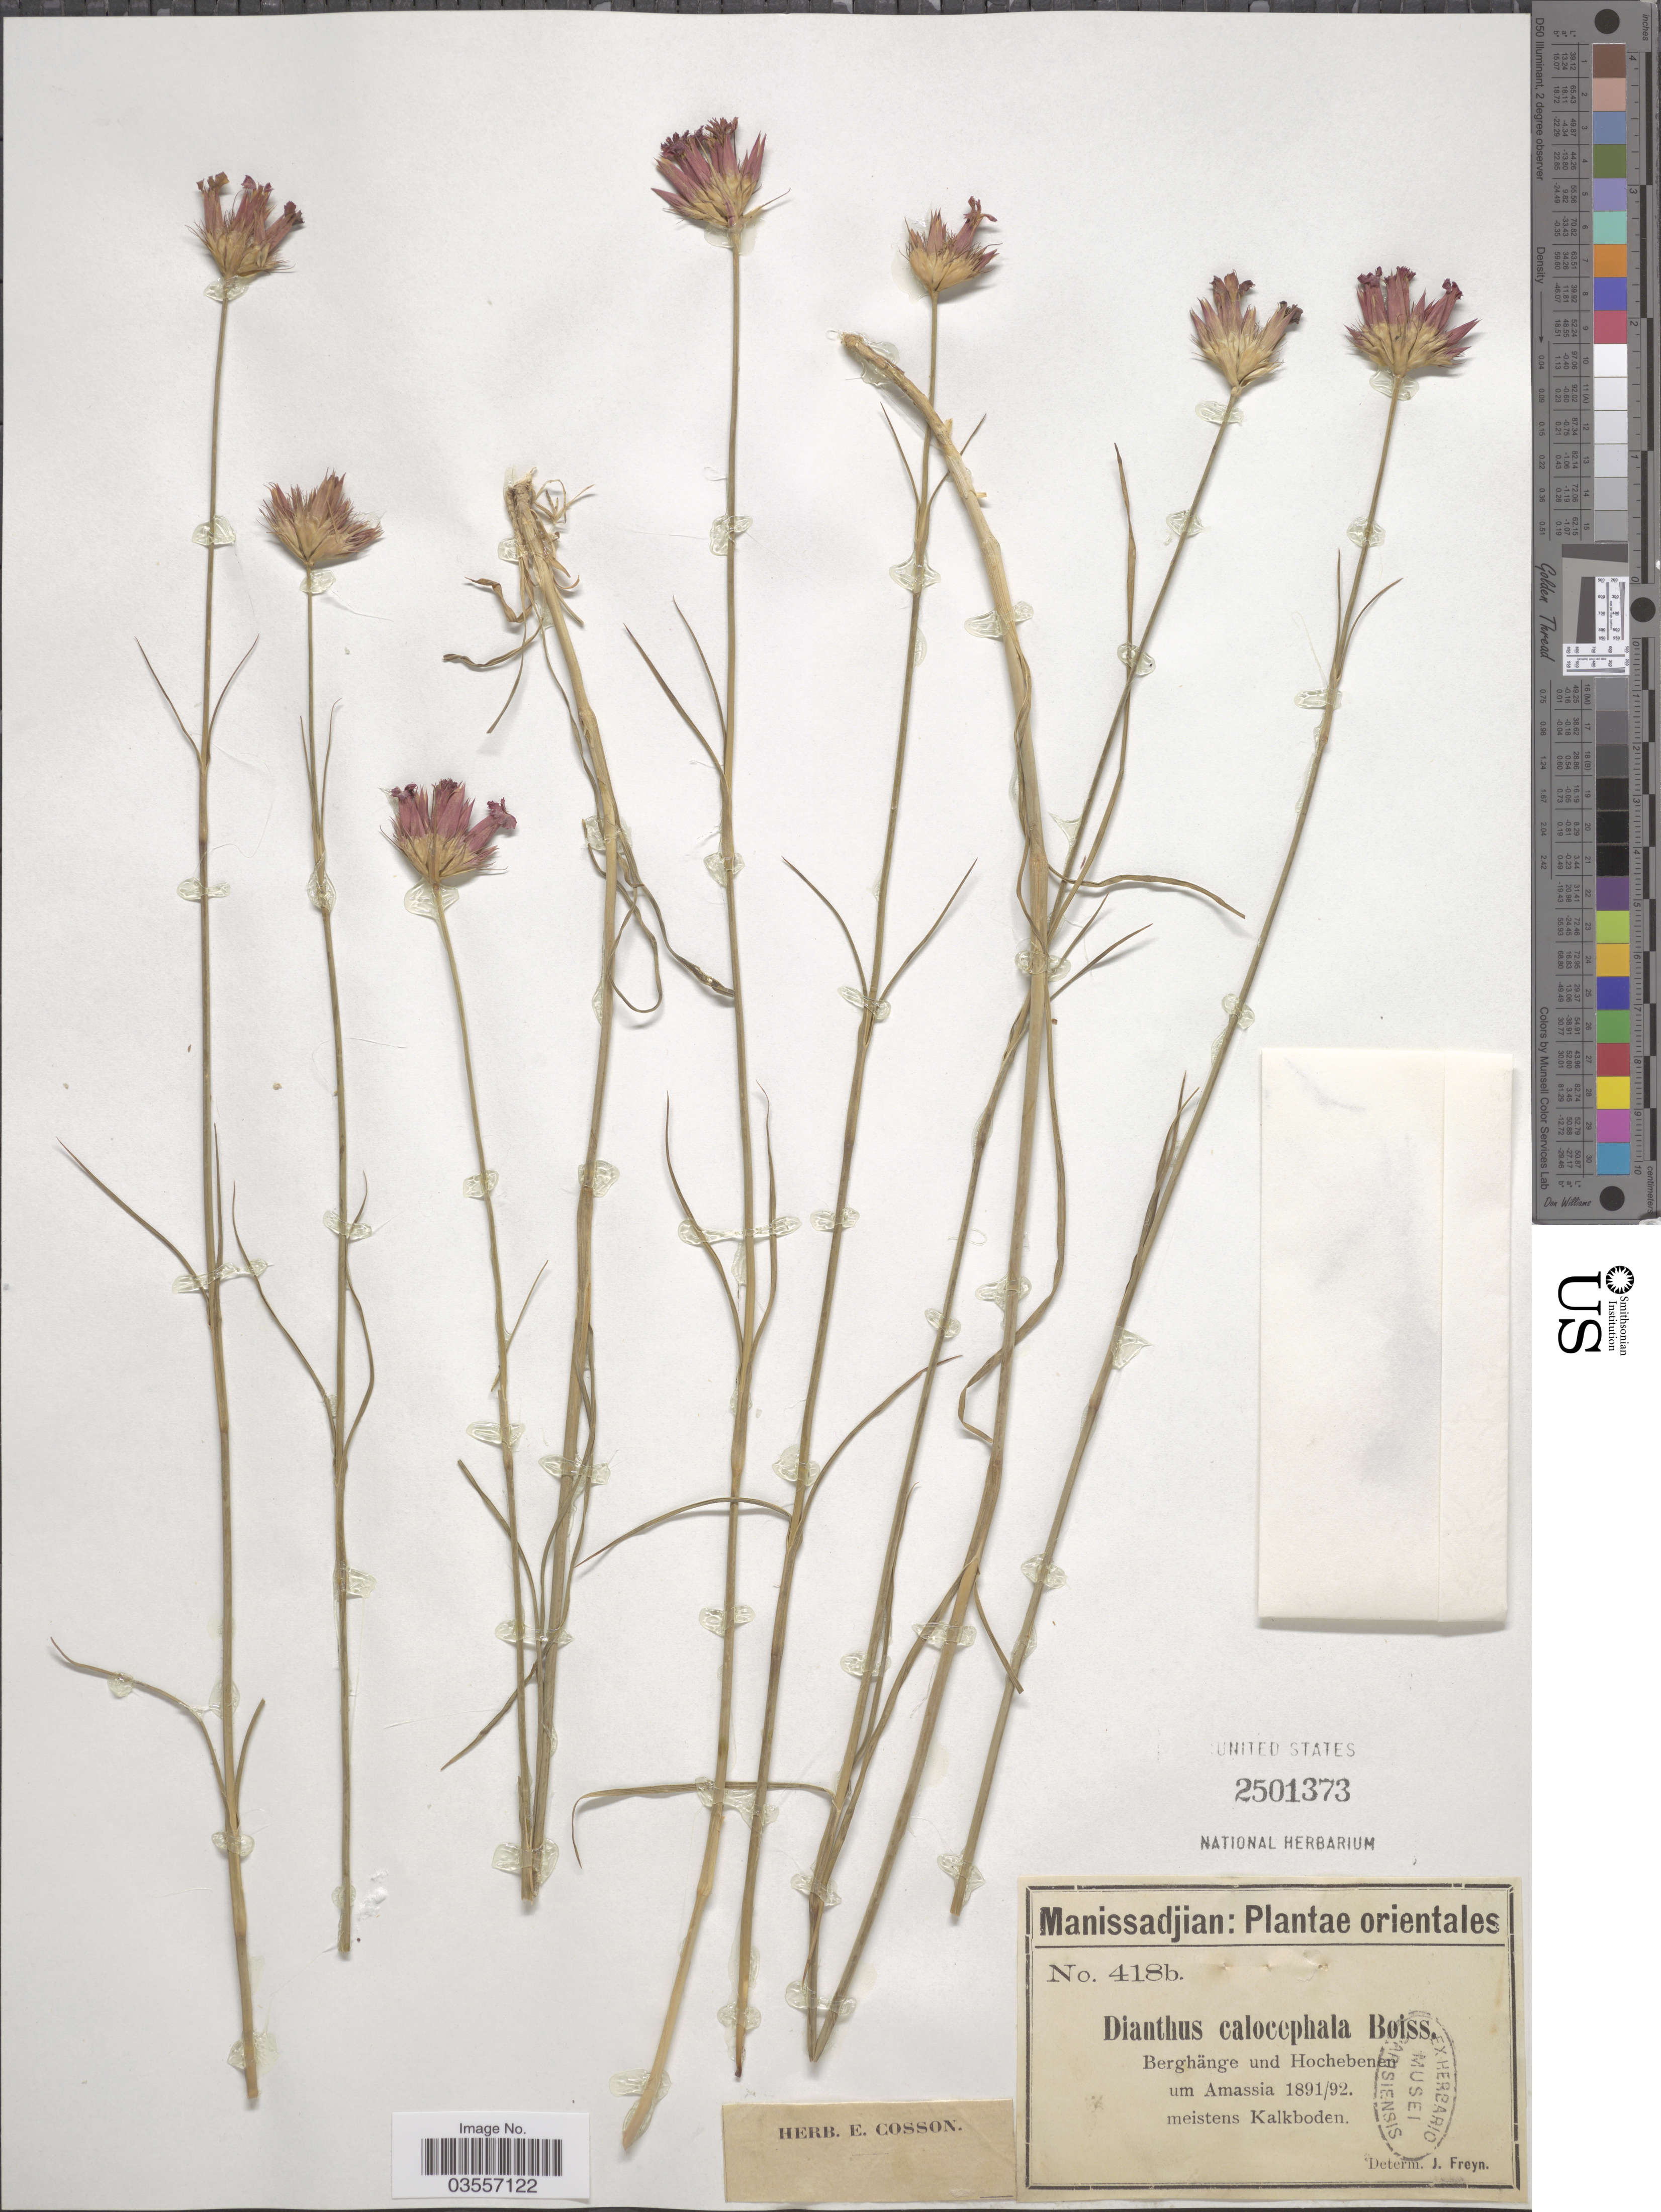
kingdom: Plantae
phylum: Tracheophyta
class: Magnoliopsida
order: Caryophyllales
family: Caryophyllaceae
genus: Dianthus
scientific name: Dianthus calocephalus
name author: Boiss.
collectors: -. Manissadjian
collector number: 418b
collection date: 1891/1892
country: Turkey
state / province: Amasya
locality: Orientales. Um Amassia.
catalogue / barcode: US 2501373